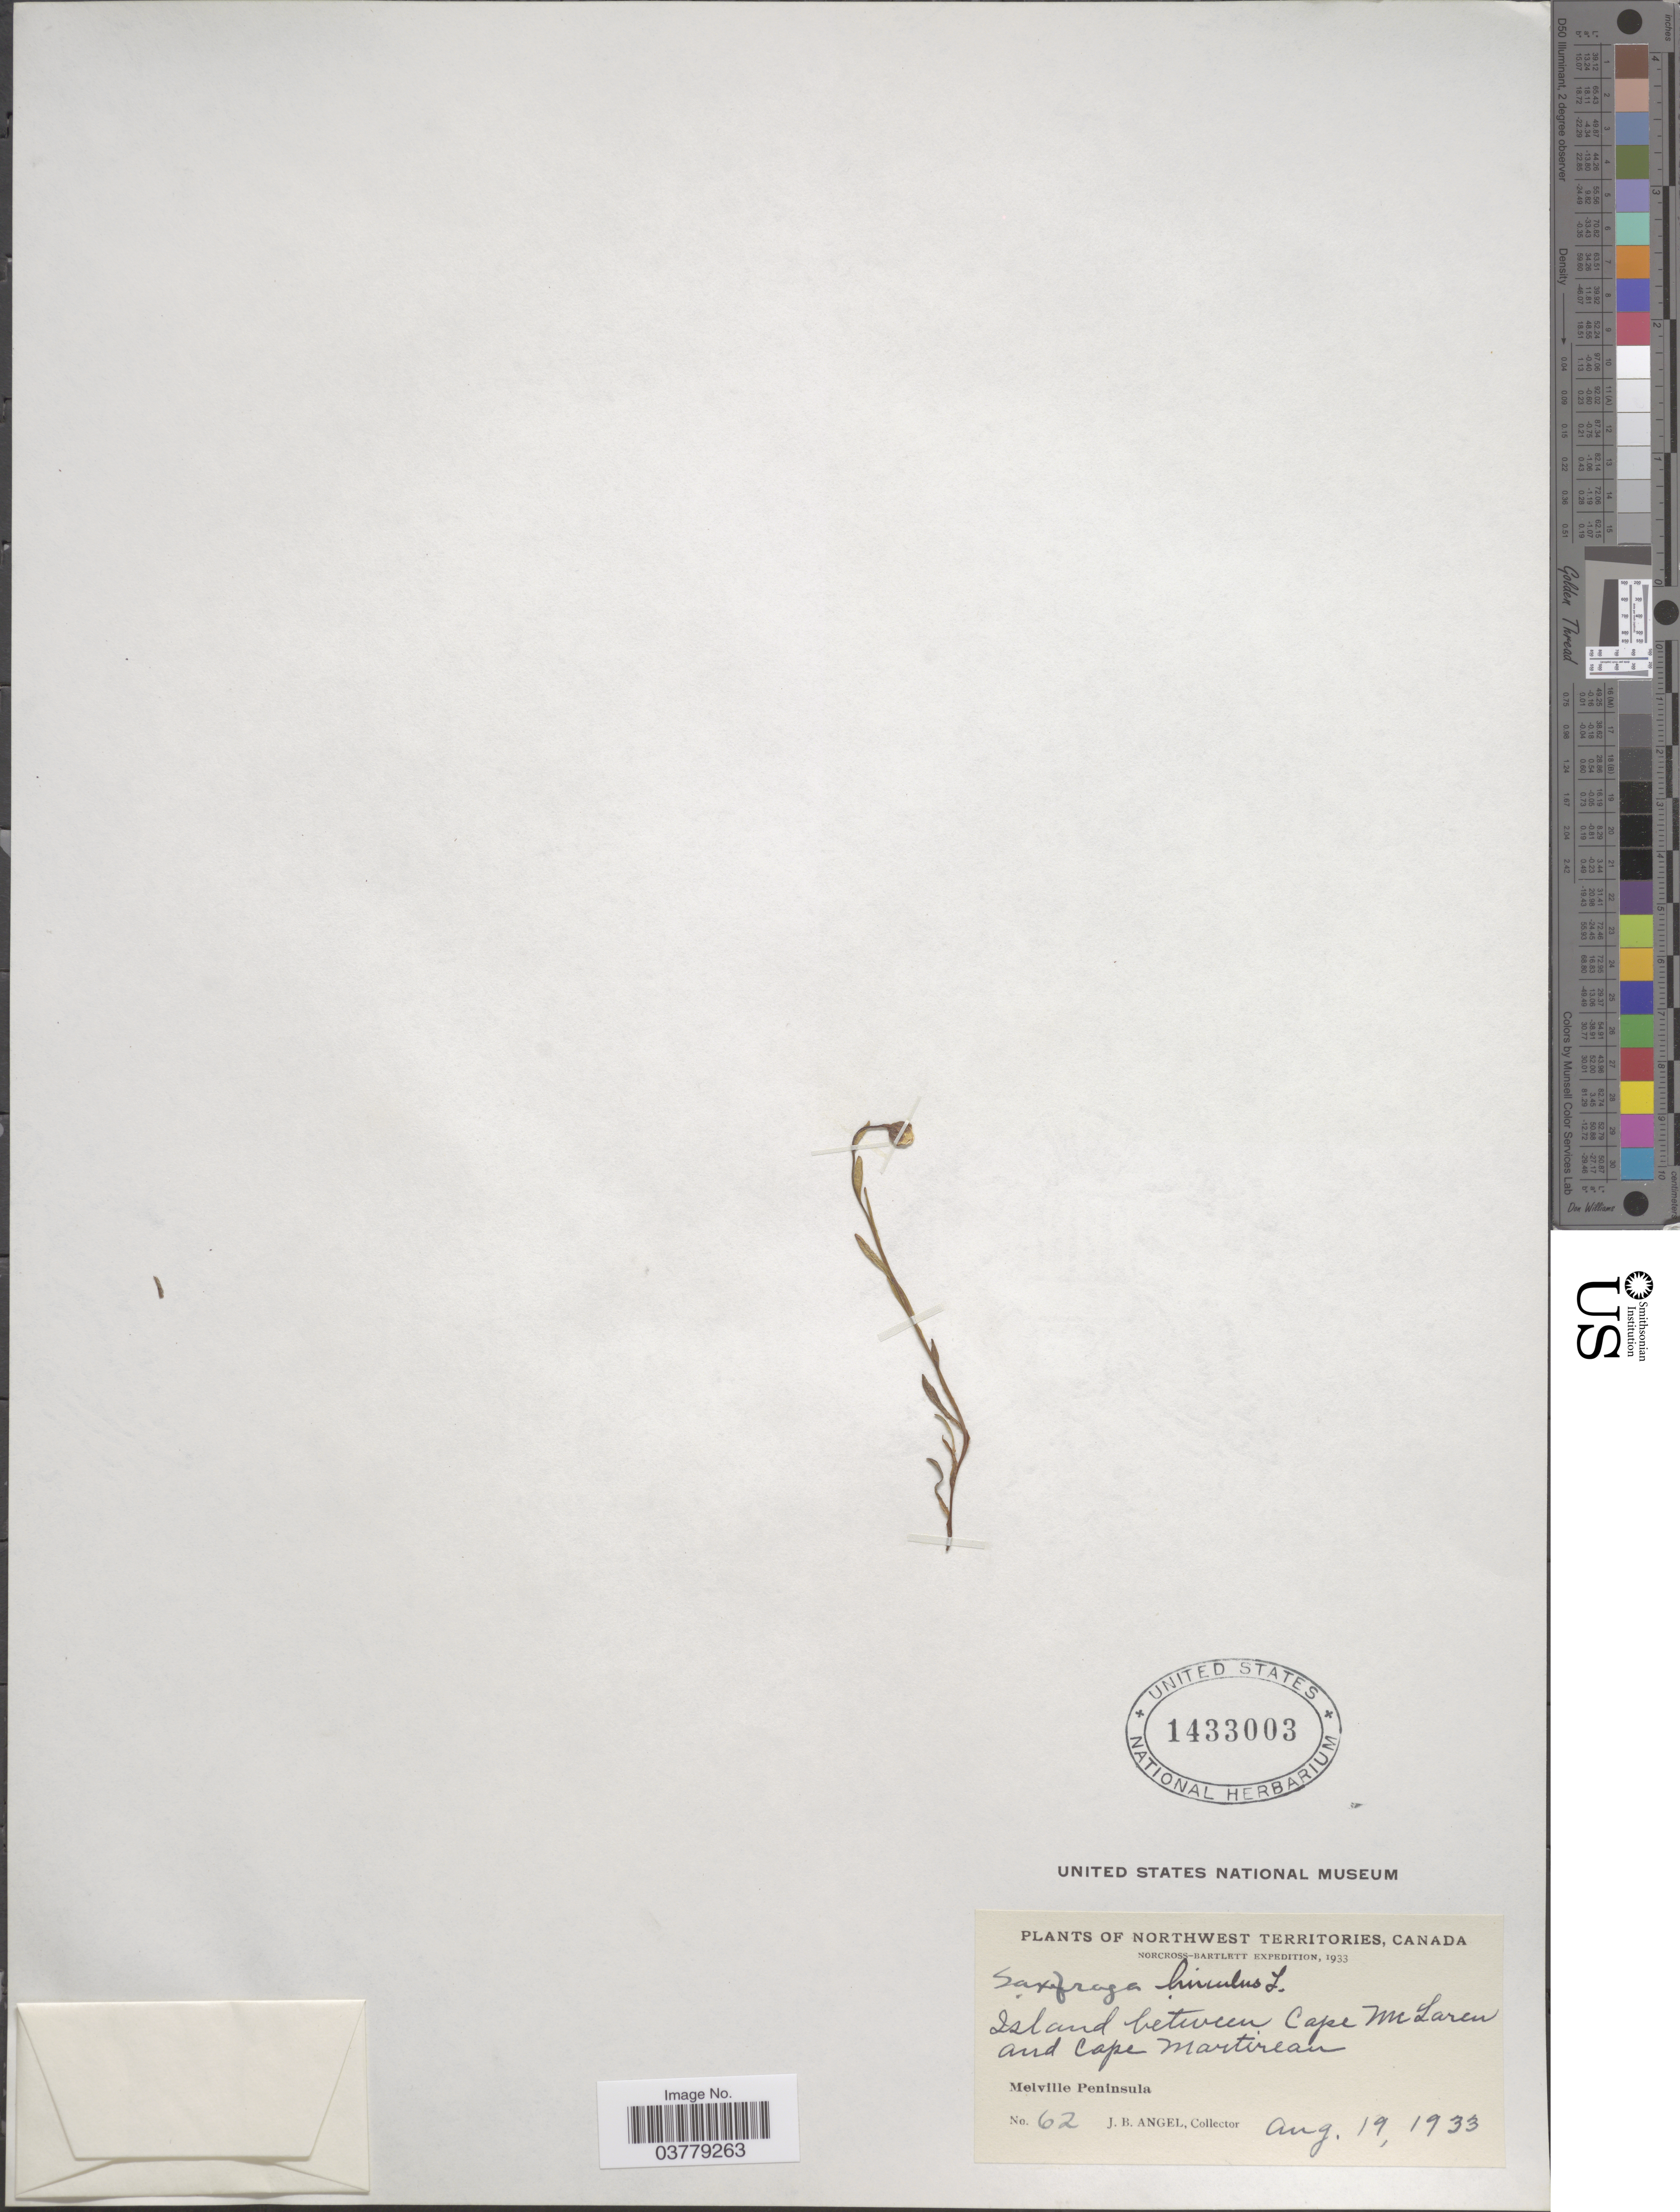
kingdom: Plantae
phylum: Tracheophyta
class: Magnoliopsida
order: Saxifragales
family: Saxifragaceae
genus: Saxifraga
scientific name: Saxifraga hirculus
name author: L.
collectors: J. Angel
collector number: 62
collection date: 1933-08-19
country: Canada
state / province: Northwest Territories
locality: Island between Cape McLaren and Cape Martirean. Melville Peninsula.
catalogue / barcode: US 1433003